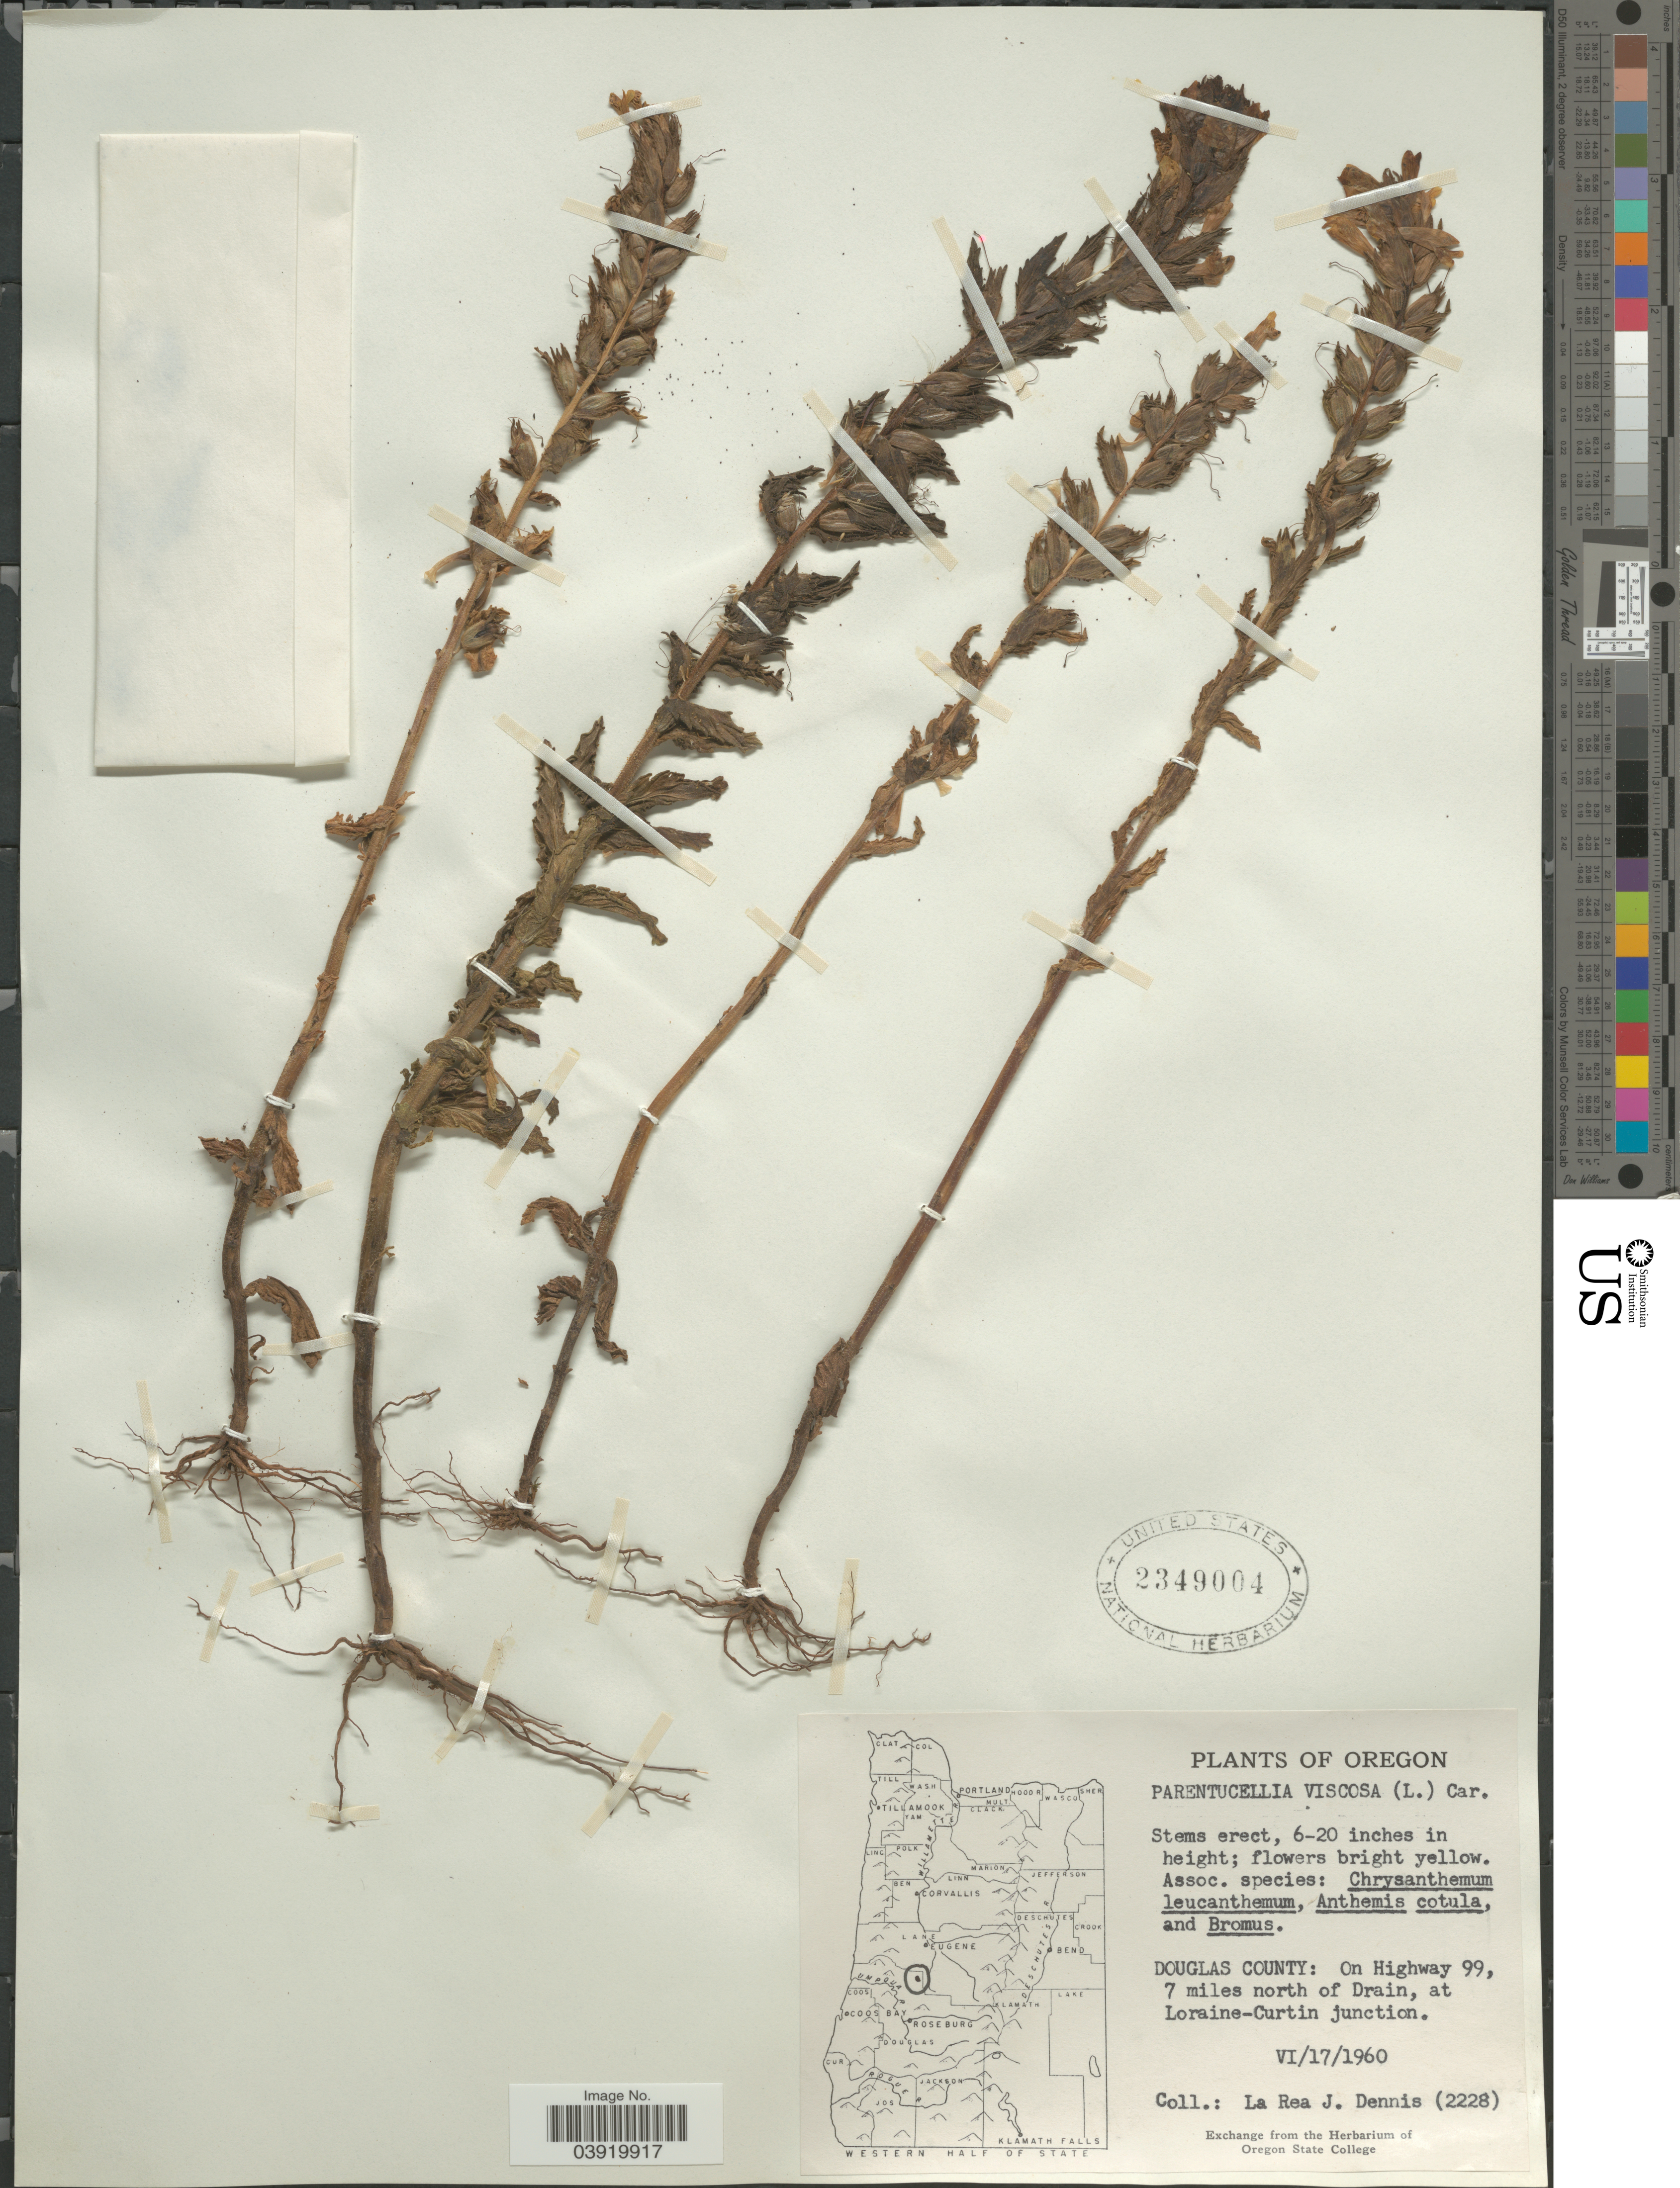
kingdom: Plantae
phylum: Tracheophyta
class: Magnoliopsida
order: Lamiales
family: Orobanchaceae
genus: Parentucellia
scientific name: Parentucellia viscosa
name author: (L.) Caruel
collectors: L. Dennis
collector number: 2228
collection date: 1960-06-17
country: United States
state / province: Oregon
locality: Douglas County: On Highway 99, 7 miles north of Drain, at Loraine-Curtin junction.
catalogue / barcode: US 2349004